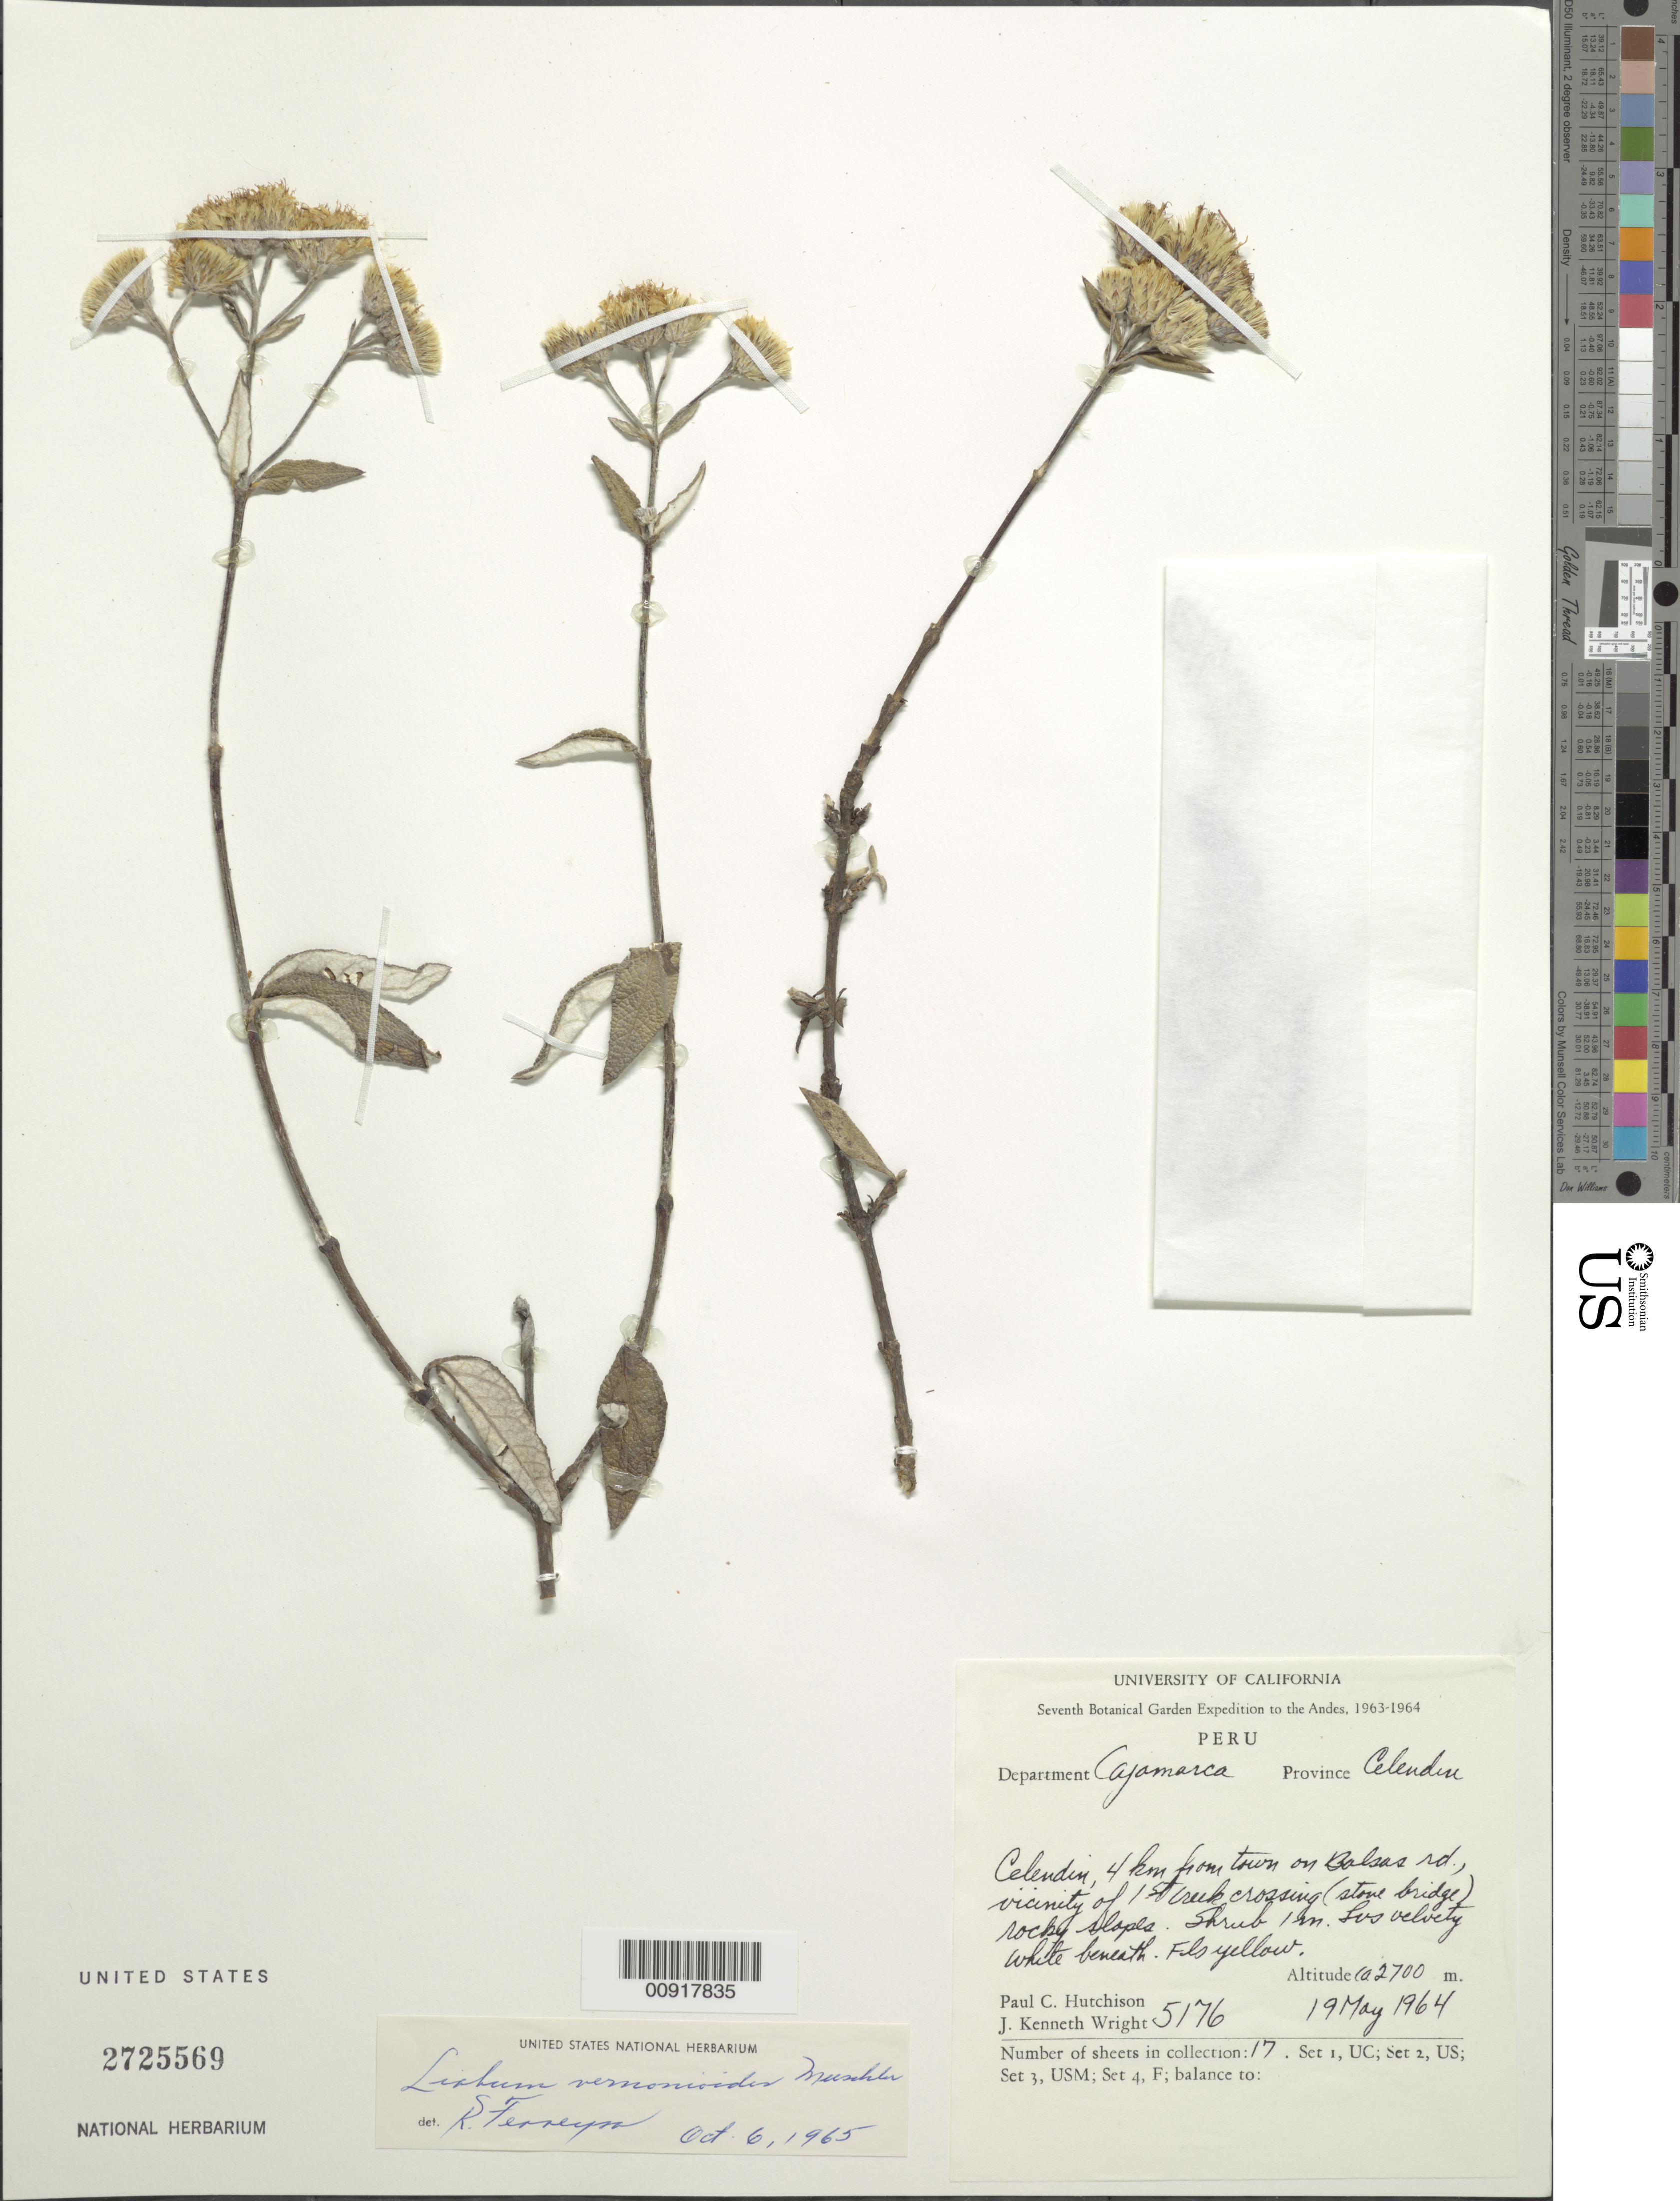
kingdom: Plantae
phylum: Tracheophyta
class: Magnoliopsida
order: Asterales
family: Asteraceae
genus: Ferreyranthus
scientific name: Ferreyranthus vernonioides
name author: (Muschl.) H. Rob. & Brettell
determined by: Dillon, M. O.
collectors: P. C. Hutchison & J. K. Wright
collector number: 5176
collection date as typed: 19 May 1964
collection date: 1964-05-19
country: Peru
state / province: Cajamarca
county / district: Celendín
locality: Celendin, 4 km E of, on road to Balsas, at first creek crossing in hills above town.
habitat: Rocky hillsides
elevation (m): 2700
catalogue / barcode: US 2725569